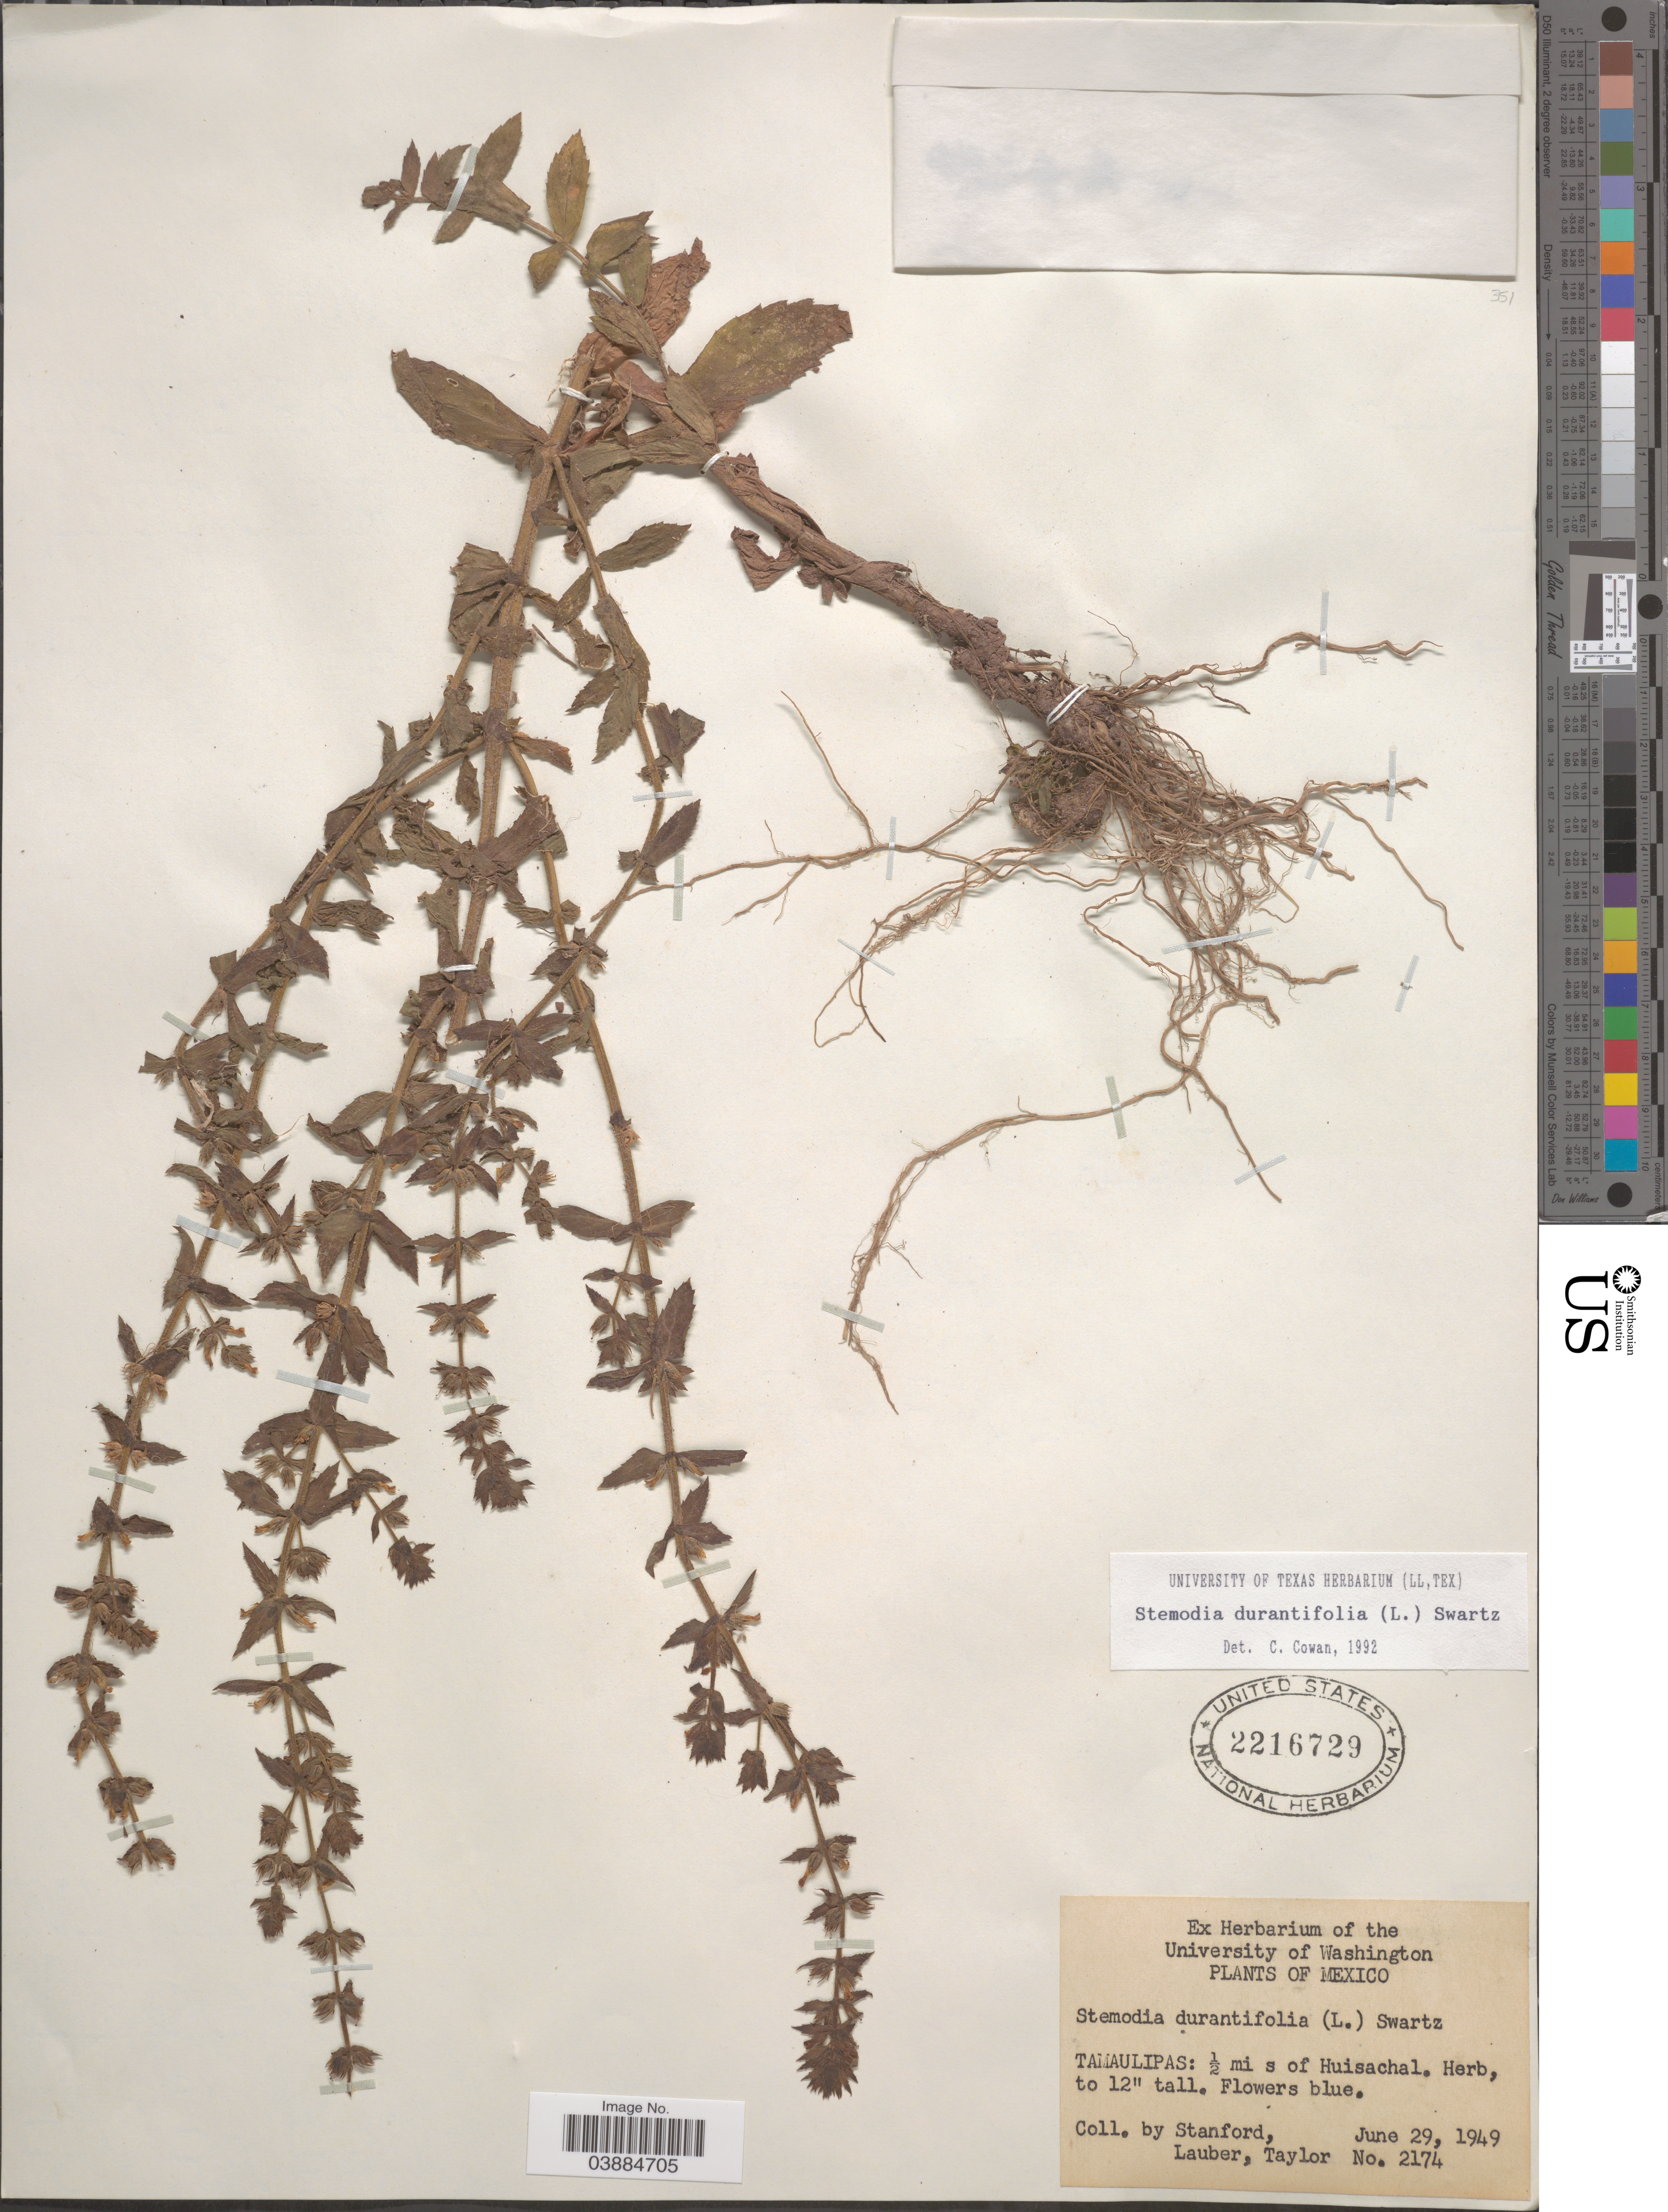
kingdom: Plantae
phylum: Tracheophyta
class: Magnoliopsida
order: Lamiales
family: Plantaginaceae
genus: Stemodia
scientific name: Stemodia durantifolia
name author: (L.) Sw.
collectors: -. Stanford, Lauber, -- & -- Taylor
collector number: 2174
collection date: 1949-06-29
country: Mexico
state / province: Tamaulipas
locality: ½ mi s of Huisachal.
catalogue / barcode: US 2216729